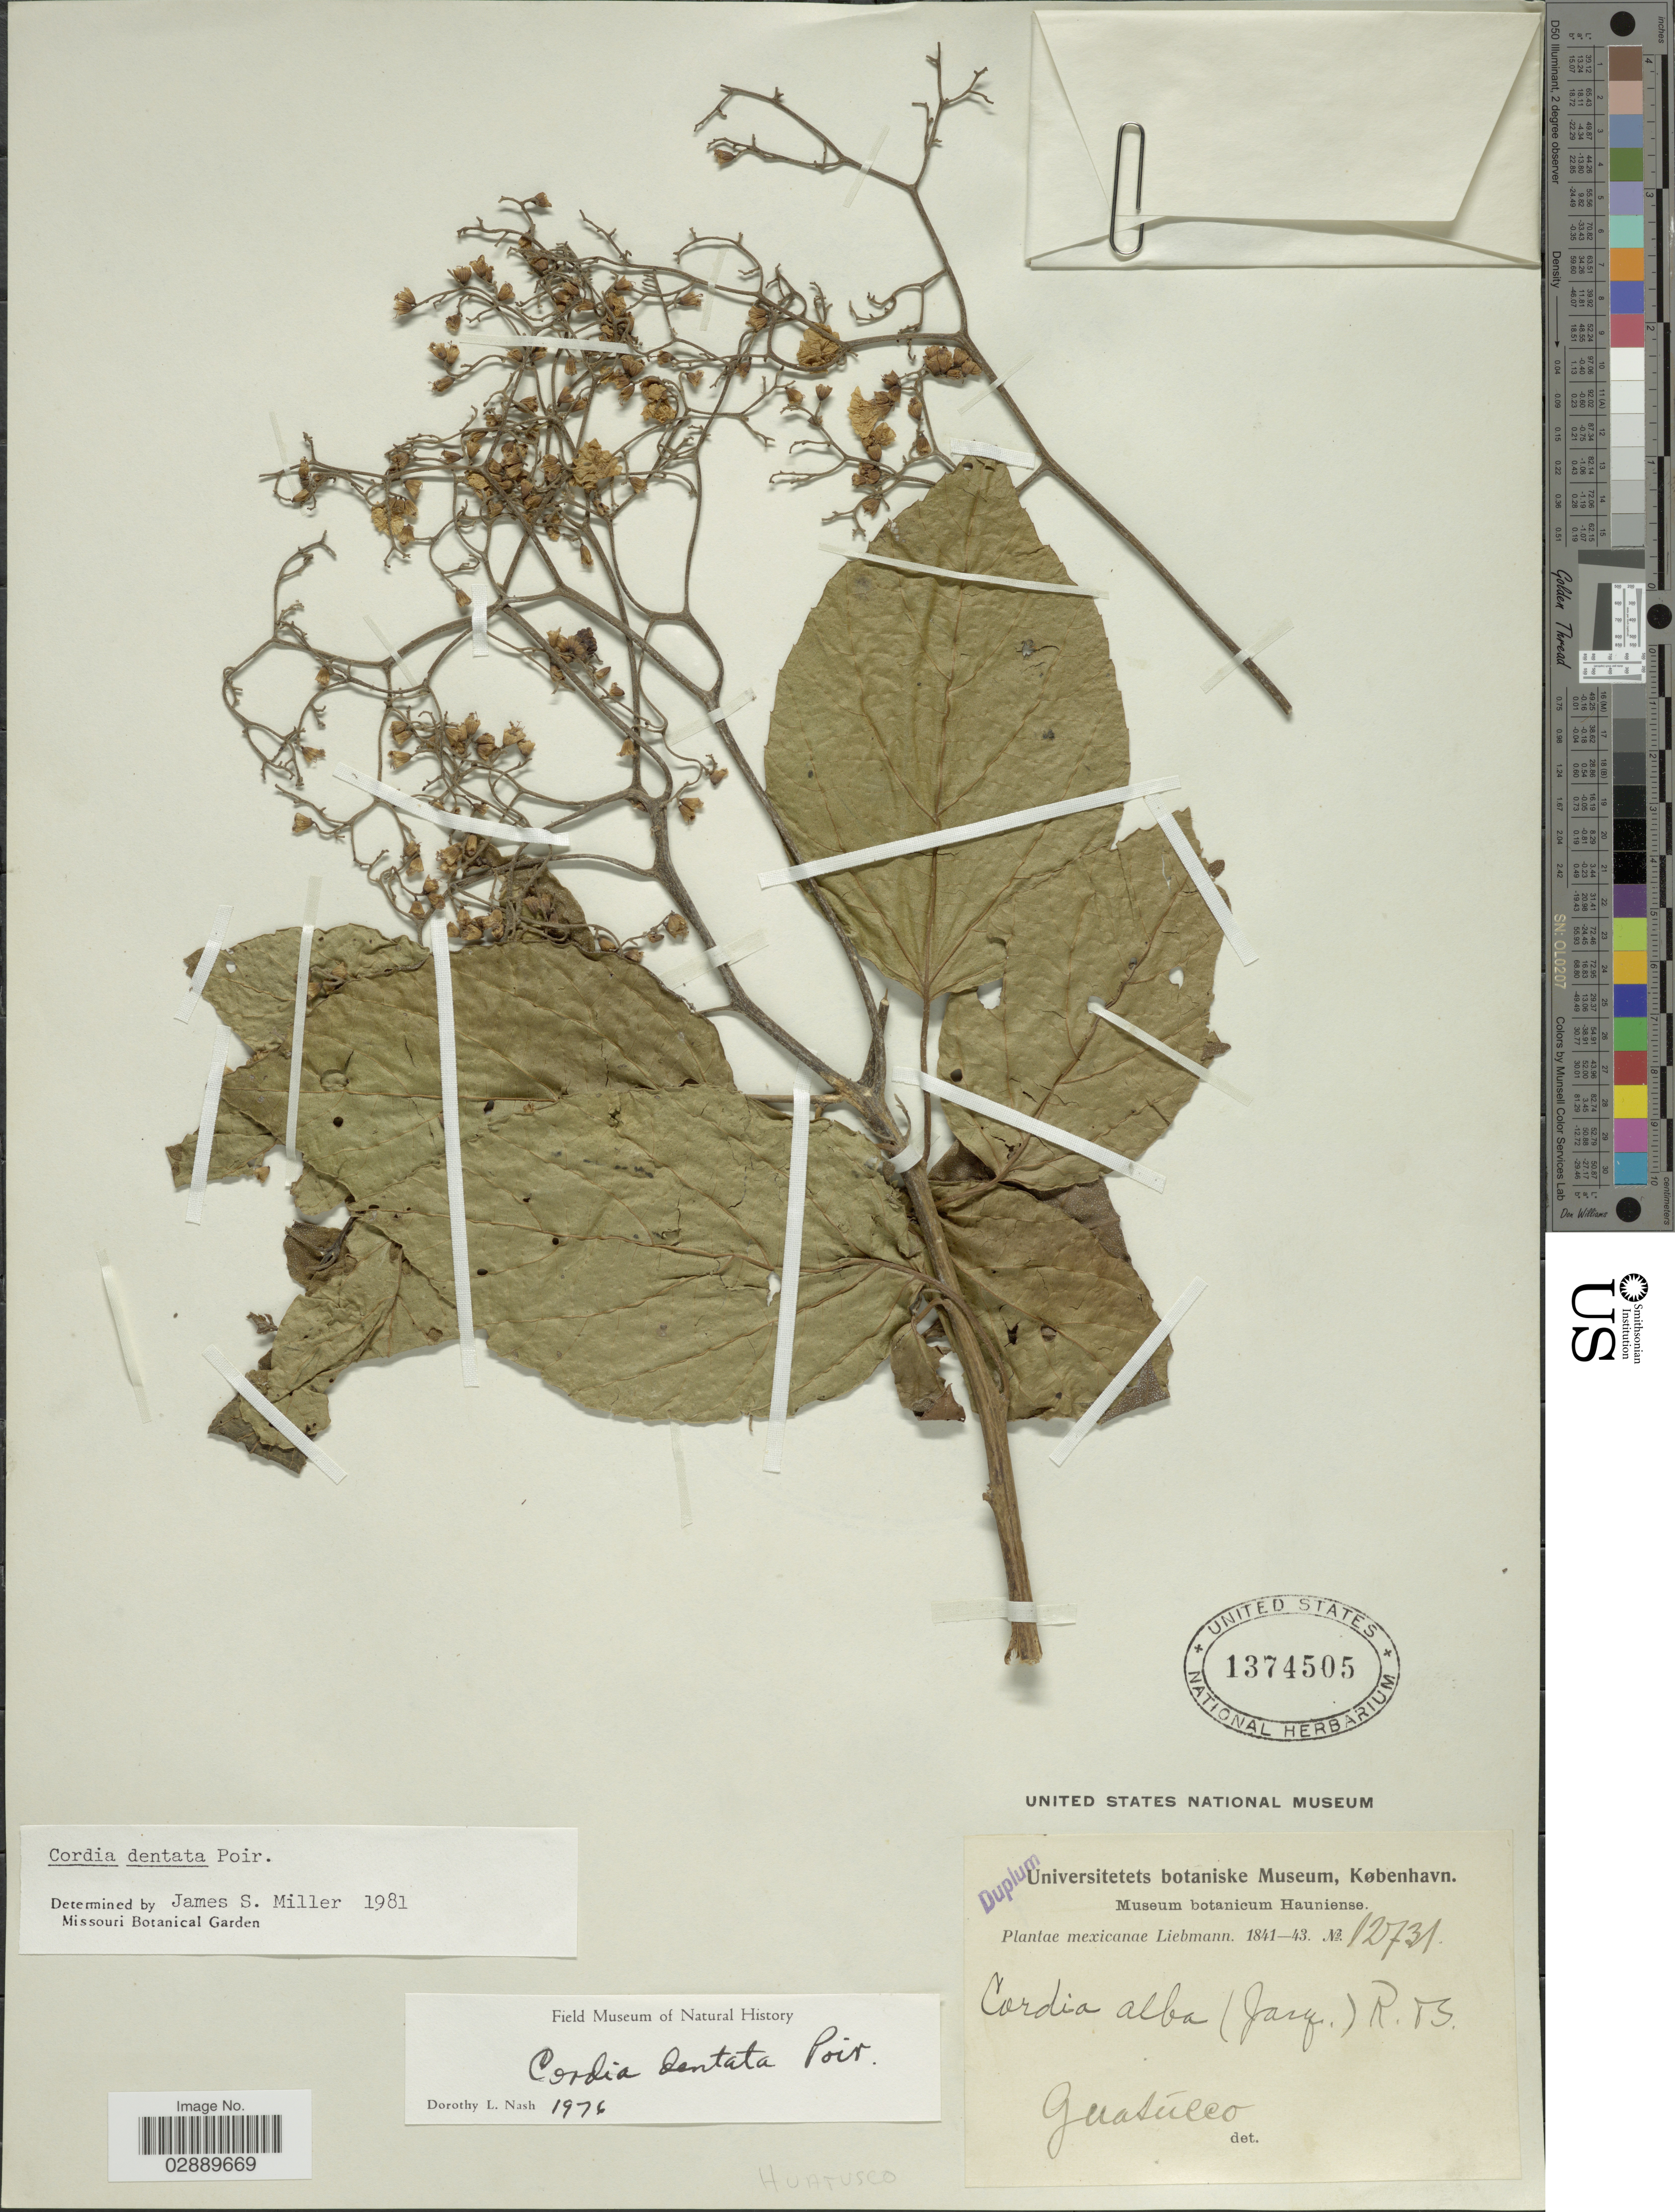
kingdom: Plantae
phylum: Tracheophyta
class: Magnoliopsida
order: Boraginales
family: Cordiaceae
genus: Cordia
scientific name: Cordia dentata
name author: Poir.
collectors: Liebmann, --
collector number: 12731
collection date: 1841/1843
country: Mexico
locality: Guatúlco.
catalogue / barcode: US 1374505